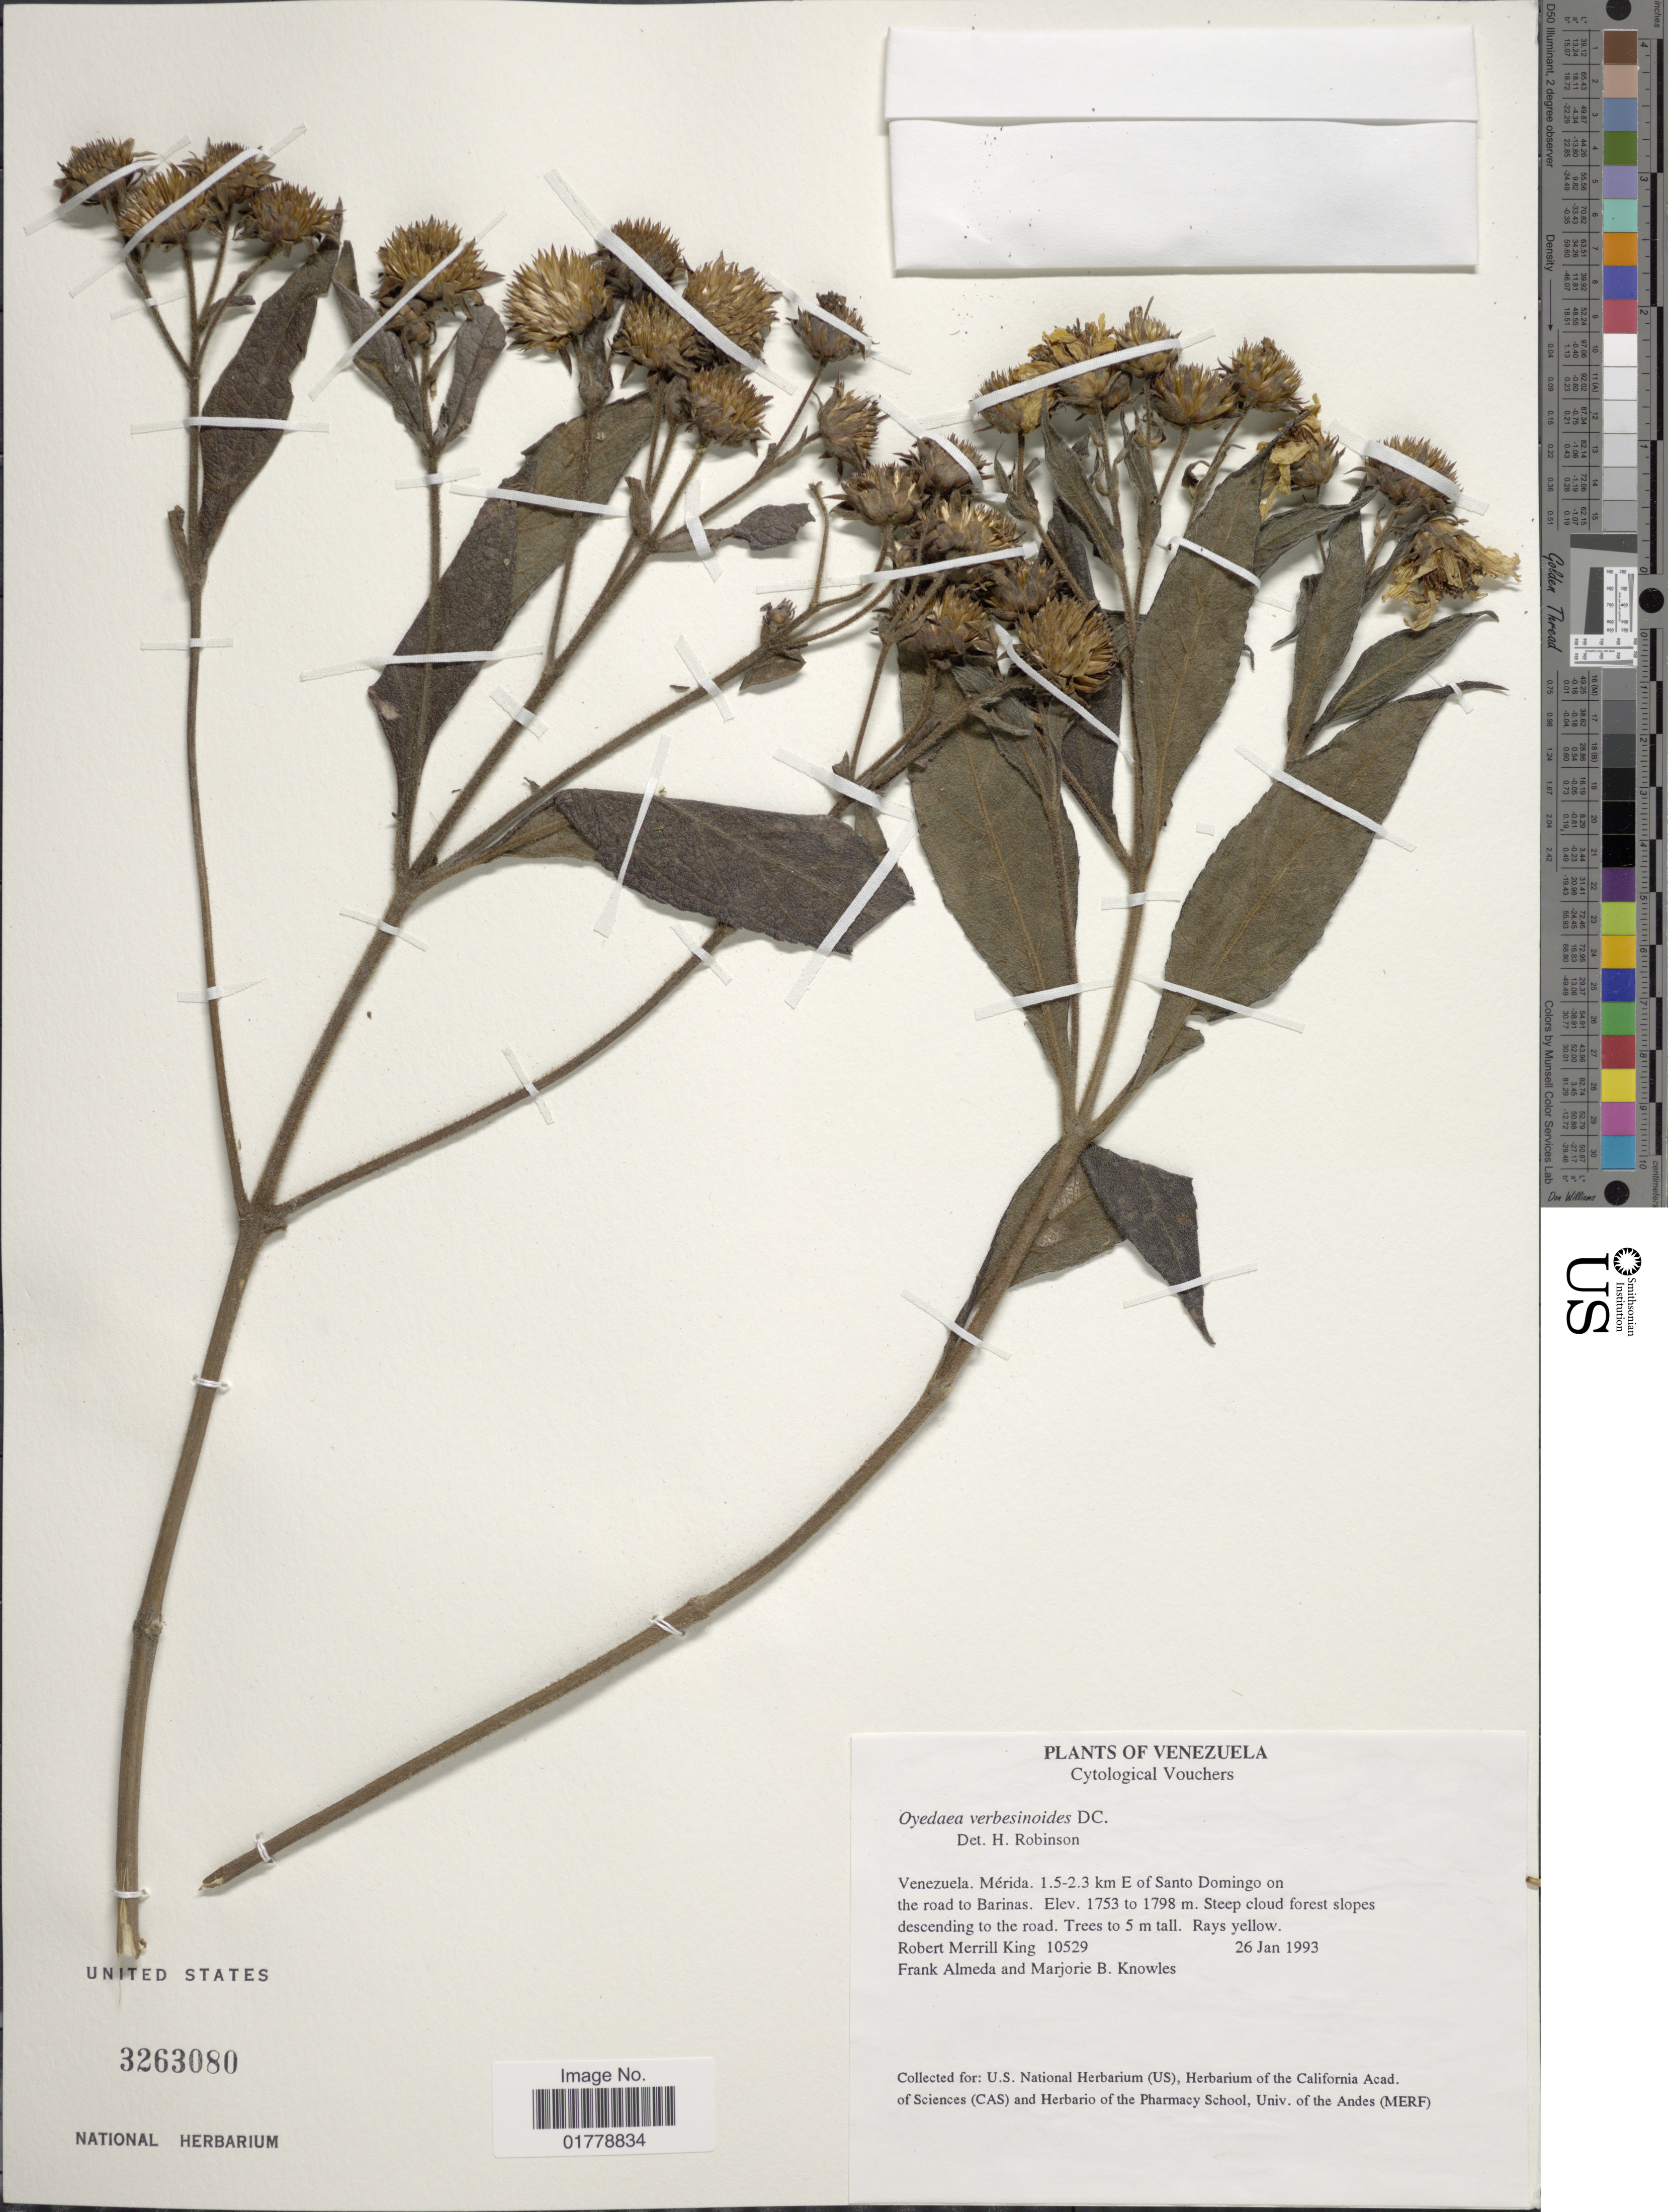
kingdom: Plantae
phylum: Tracheophyta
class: Magnoliopsida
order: Asterales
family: Asteraceae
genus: Oyedaea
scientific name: Oyedaea verbesinoides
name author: DC.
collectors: R. M. King, F. Almeda & M. B. Knowles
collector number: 10529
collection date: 1993-01-26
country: Venezuela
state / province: Mérida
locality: Venezuela. Mérida. 1.5-2.3 km E of Santo Domingo on the road to Barinas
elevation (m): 1753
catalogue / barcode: US 3263080